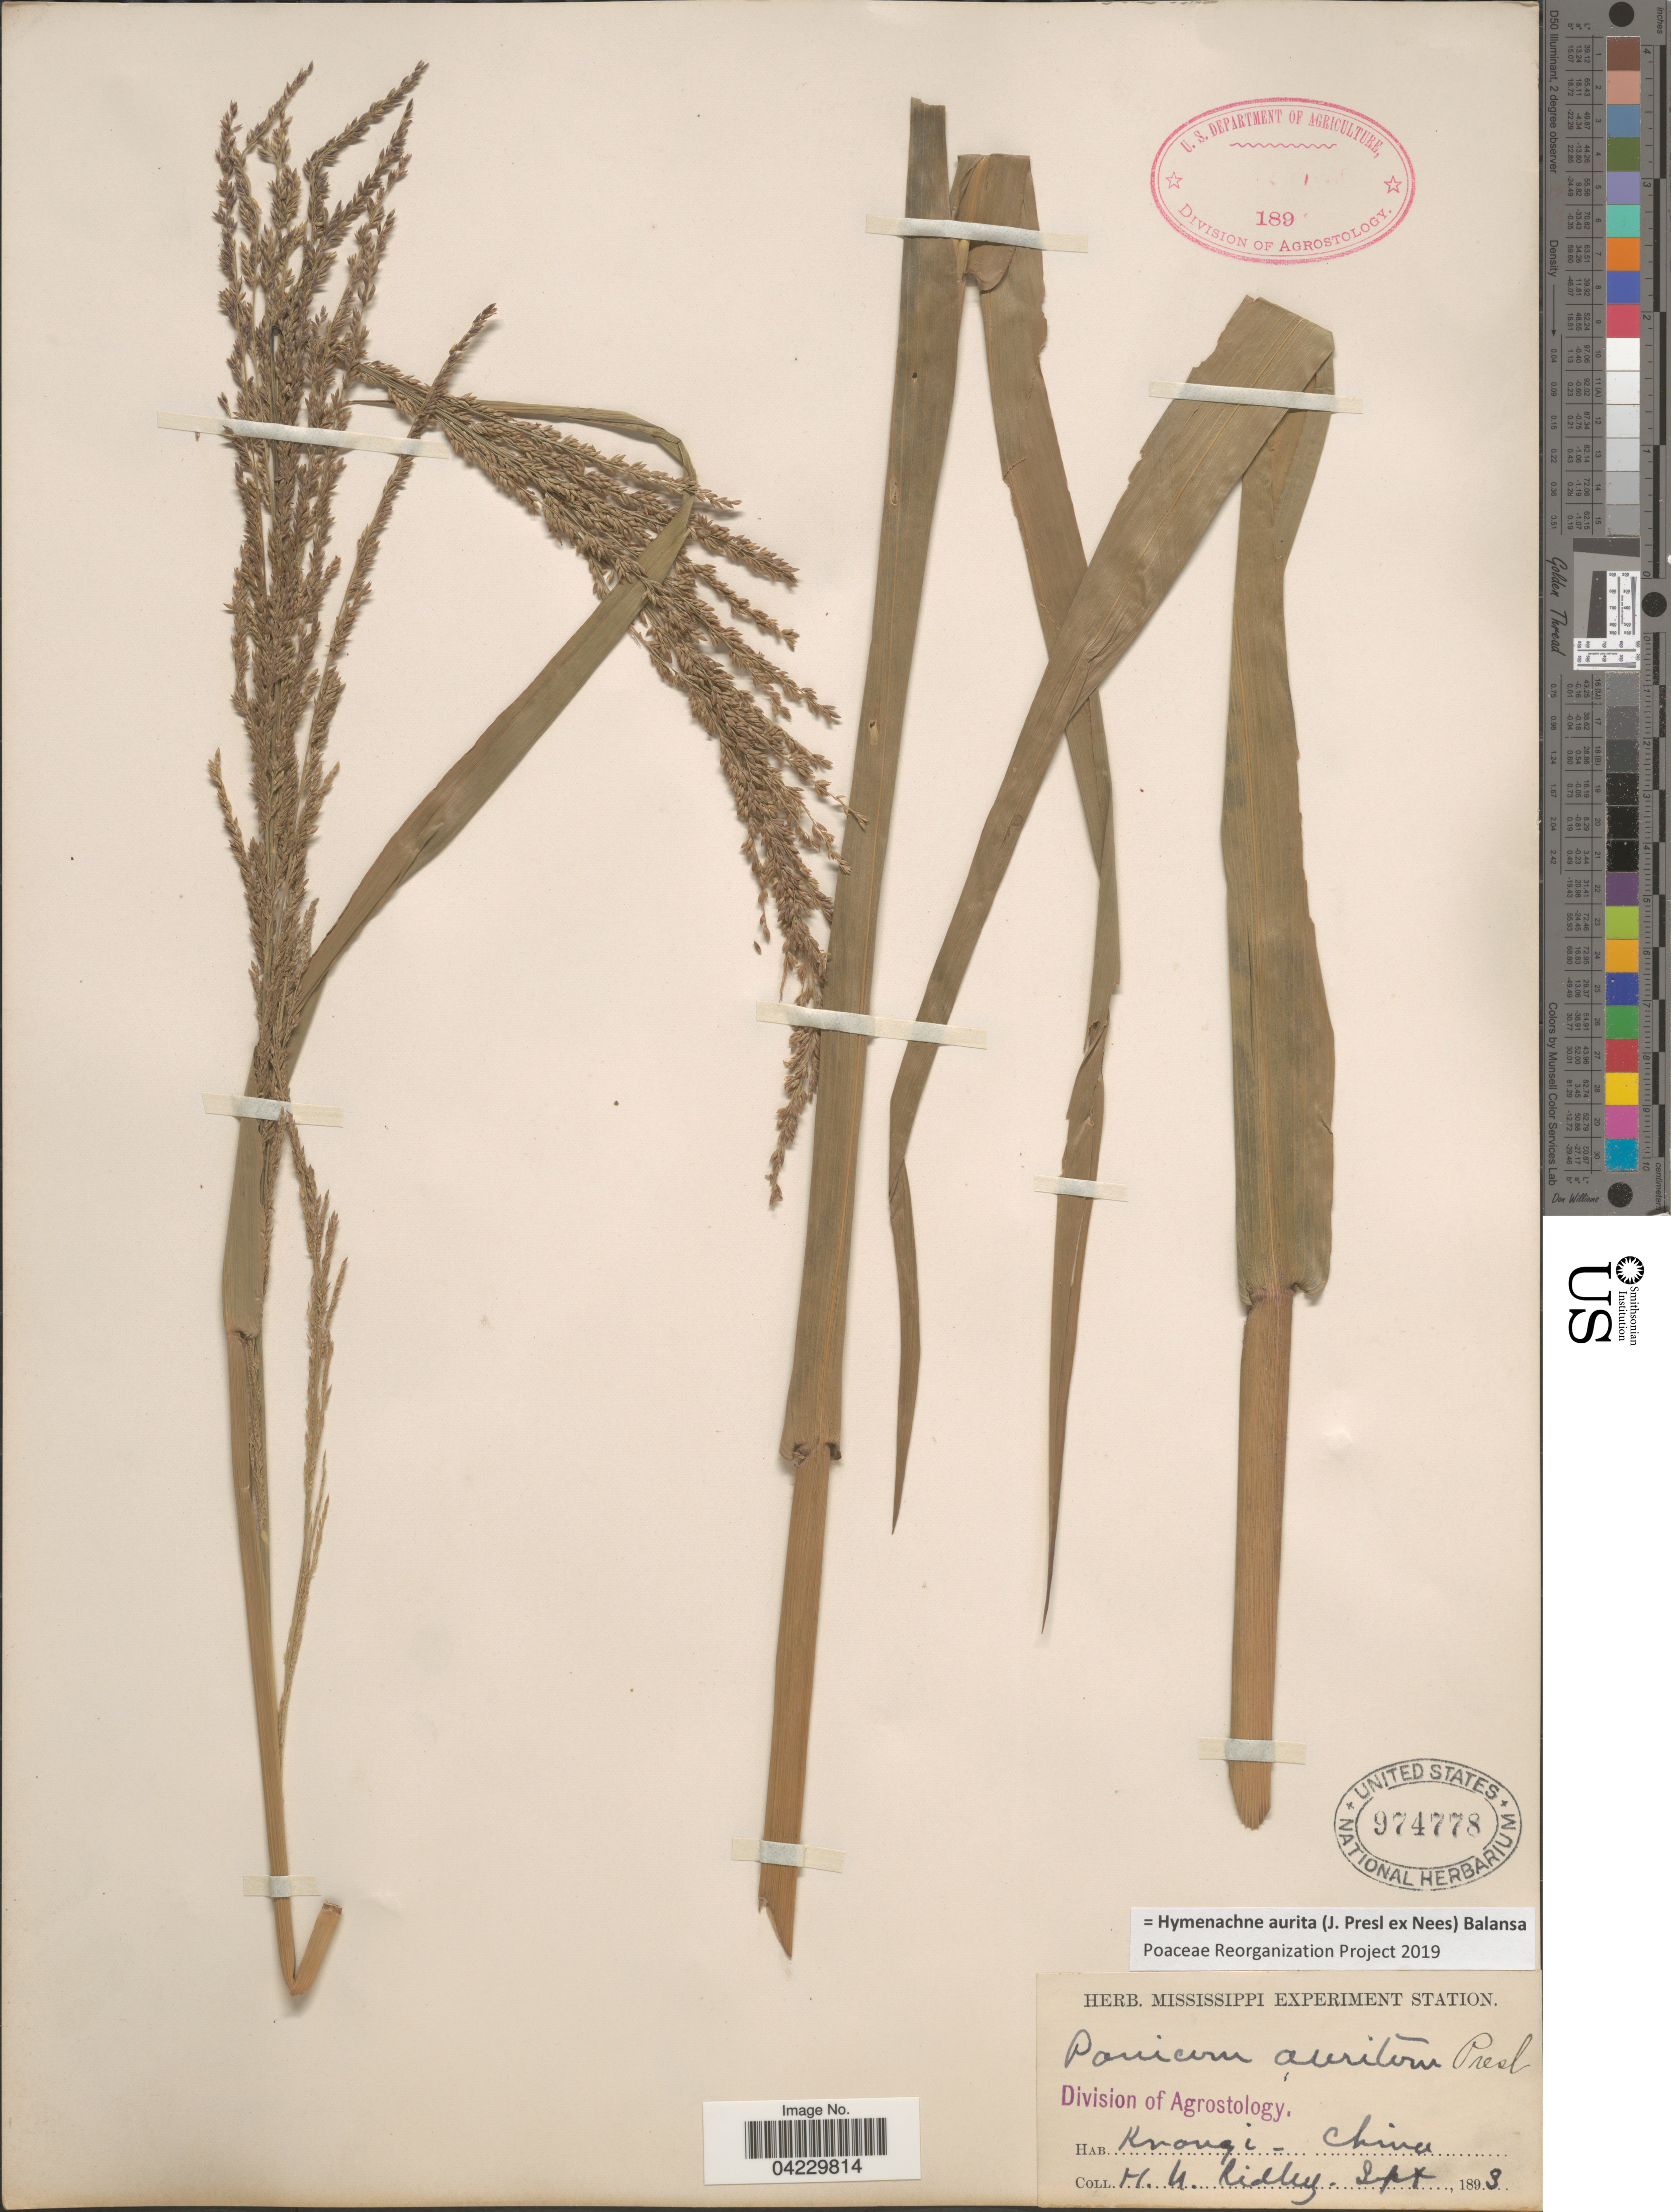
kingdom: Plantae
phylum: Tracheophyta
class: Liliopsida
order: Poales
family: Poaceae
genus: Hymenachne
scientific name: Hymenachne aurita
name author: (J. Presl ex Nees) Balansa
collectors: H. N. Ridley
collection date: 1893-09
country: China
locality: Knongi [interpreted].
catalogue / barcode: US 974778